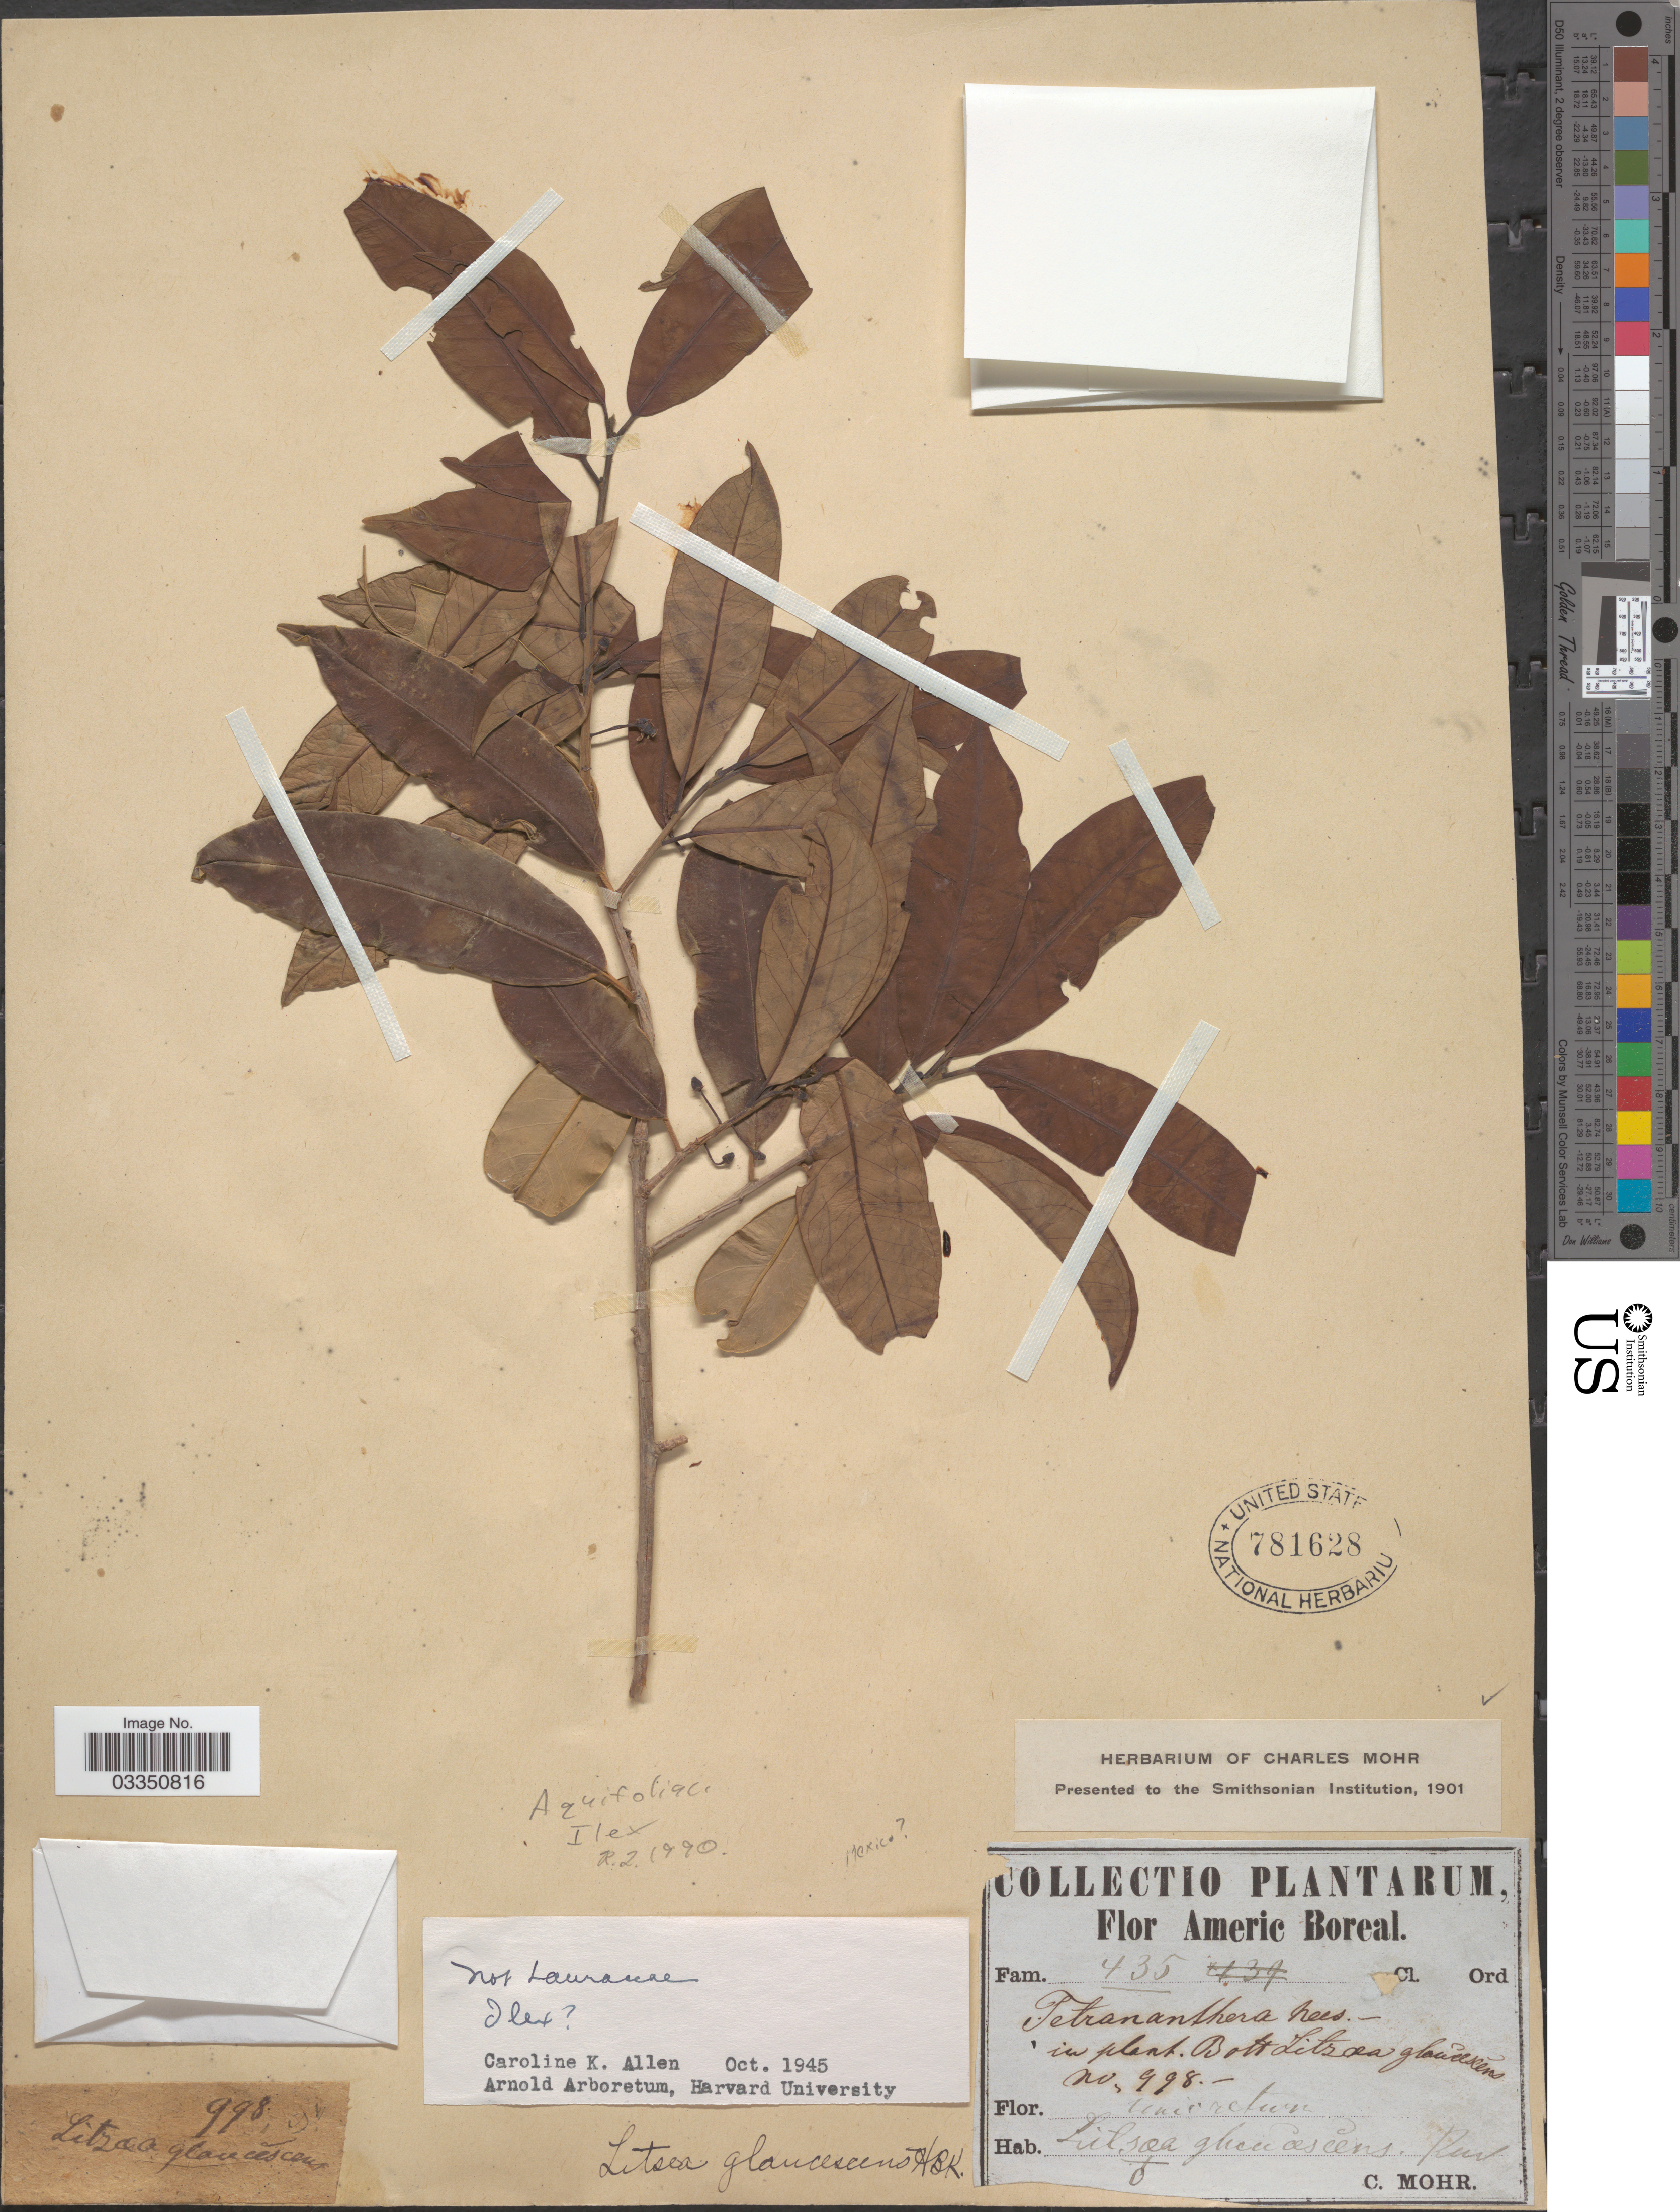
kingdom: Plantae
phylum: Tracheophyta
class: Magnoliopsida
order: Aquifoliales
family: Aquifoliaceae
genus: Ilex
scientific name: Ilex sp.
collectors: C. T. Mohr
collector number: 435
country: Mexico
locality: Americ Boreal.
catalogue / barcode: US 781628